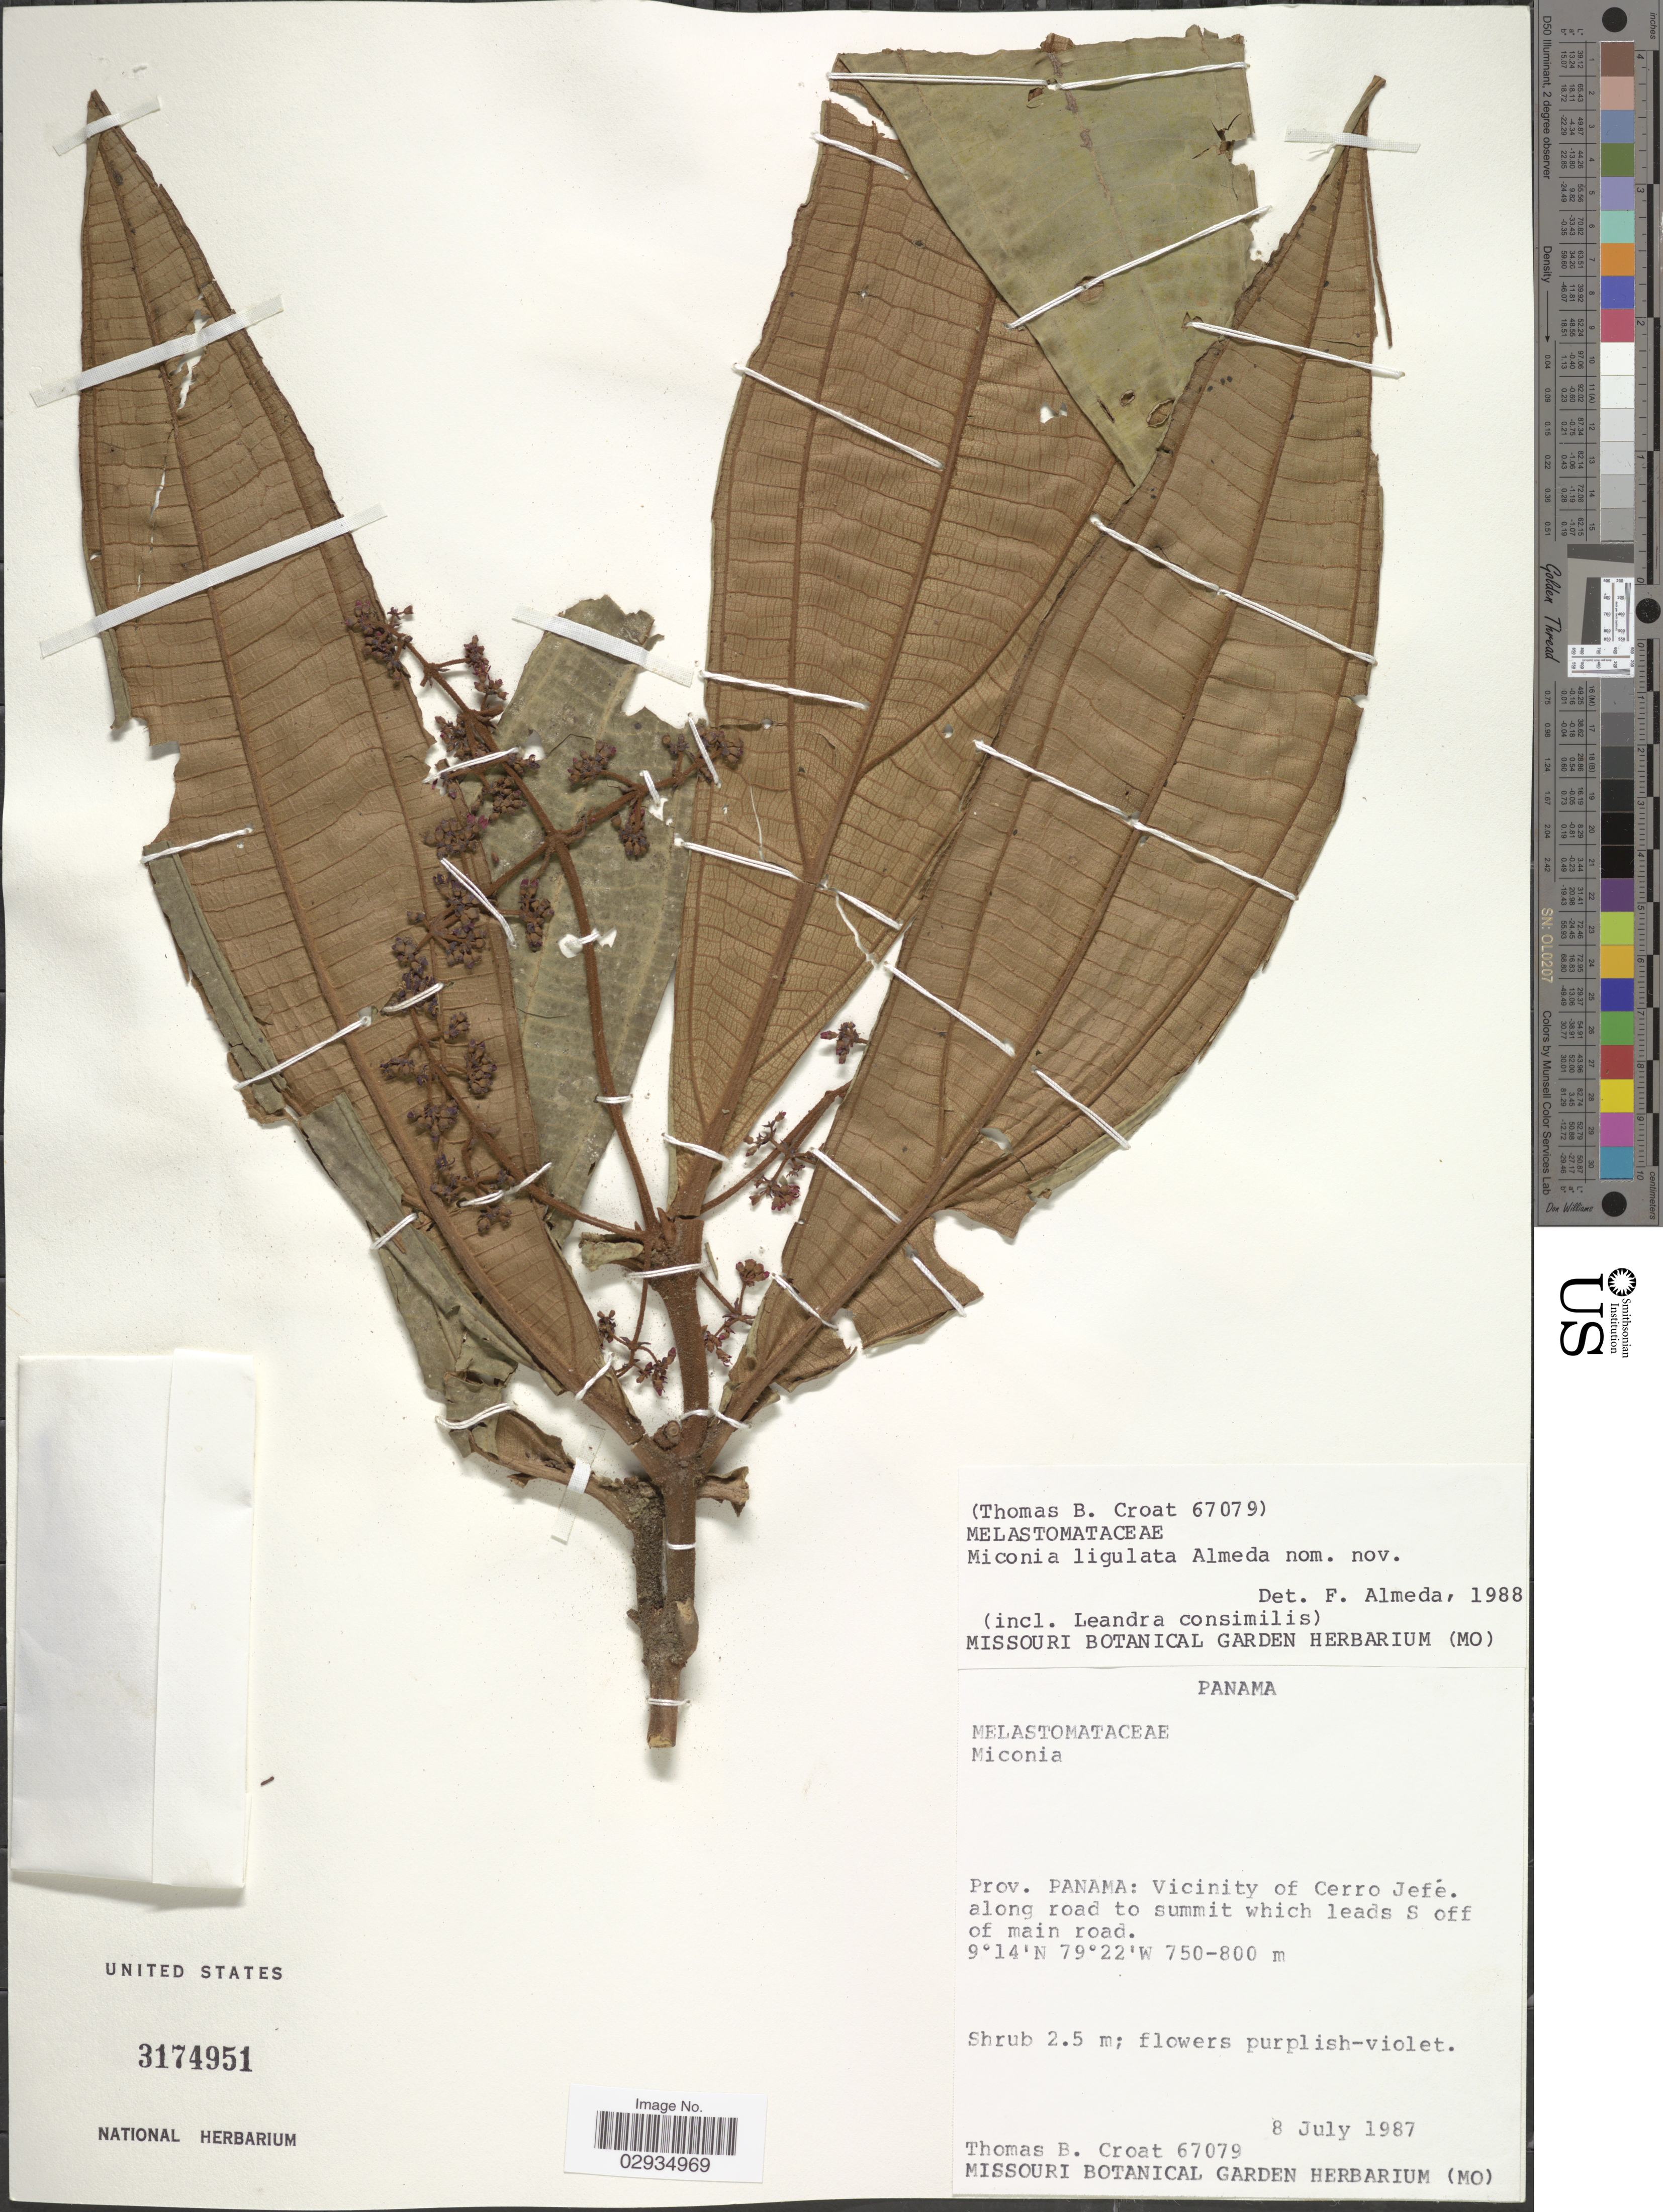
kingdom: Plantae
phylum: Tracheophyta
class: Magnoliopsida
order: Myrtales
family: Melastomataceae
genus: Miconia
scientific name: Miconia ligulata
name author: Almeda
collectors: T. B. Croat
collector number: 67079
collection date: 1987-07-08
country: Panama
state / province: Panamá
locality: Vicinity of Cerro Jefé. along road to summit which leads S off of main road.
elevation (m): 750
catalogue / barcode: US 3174951